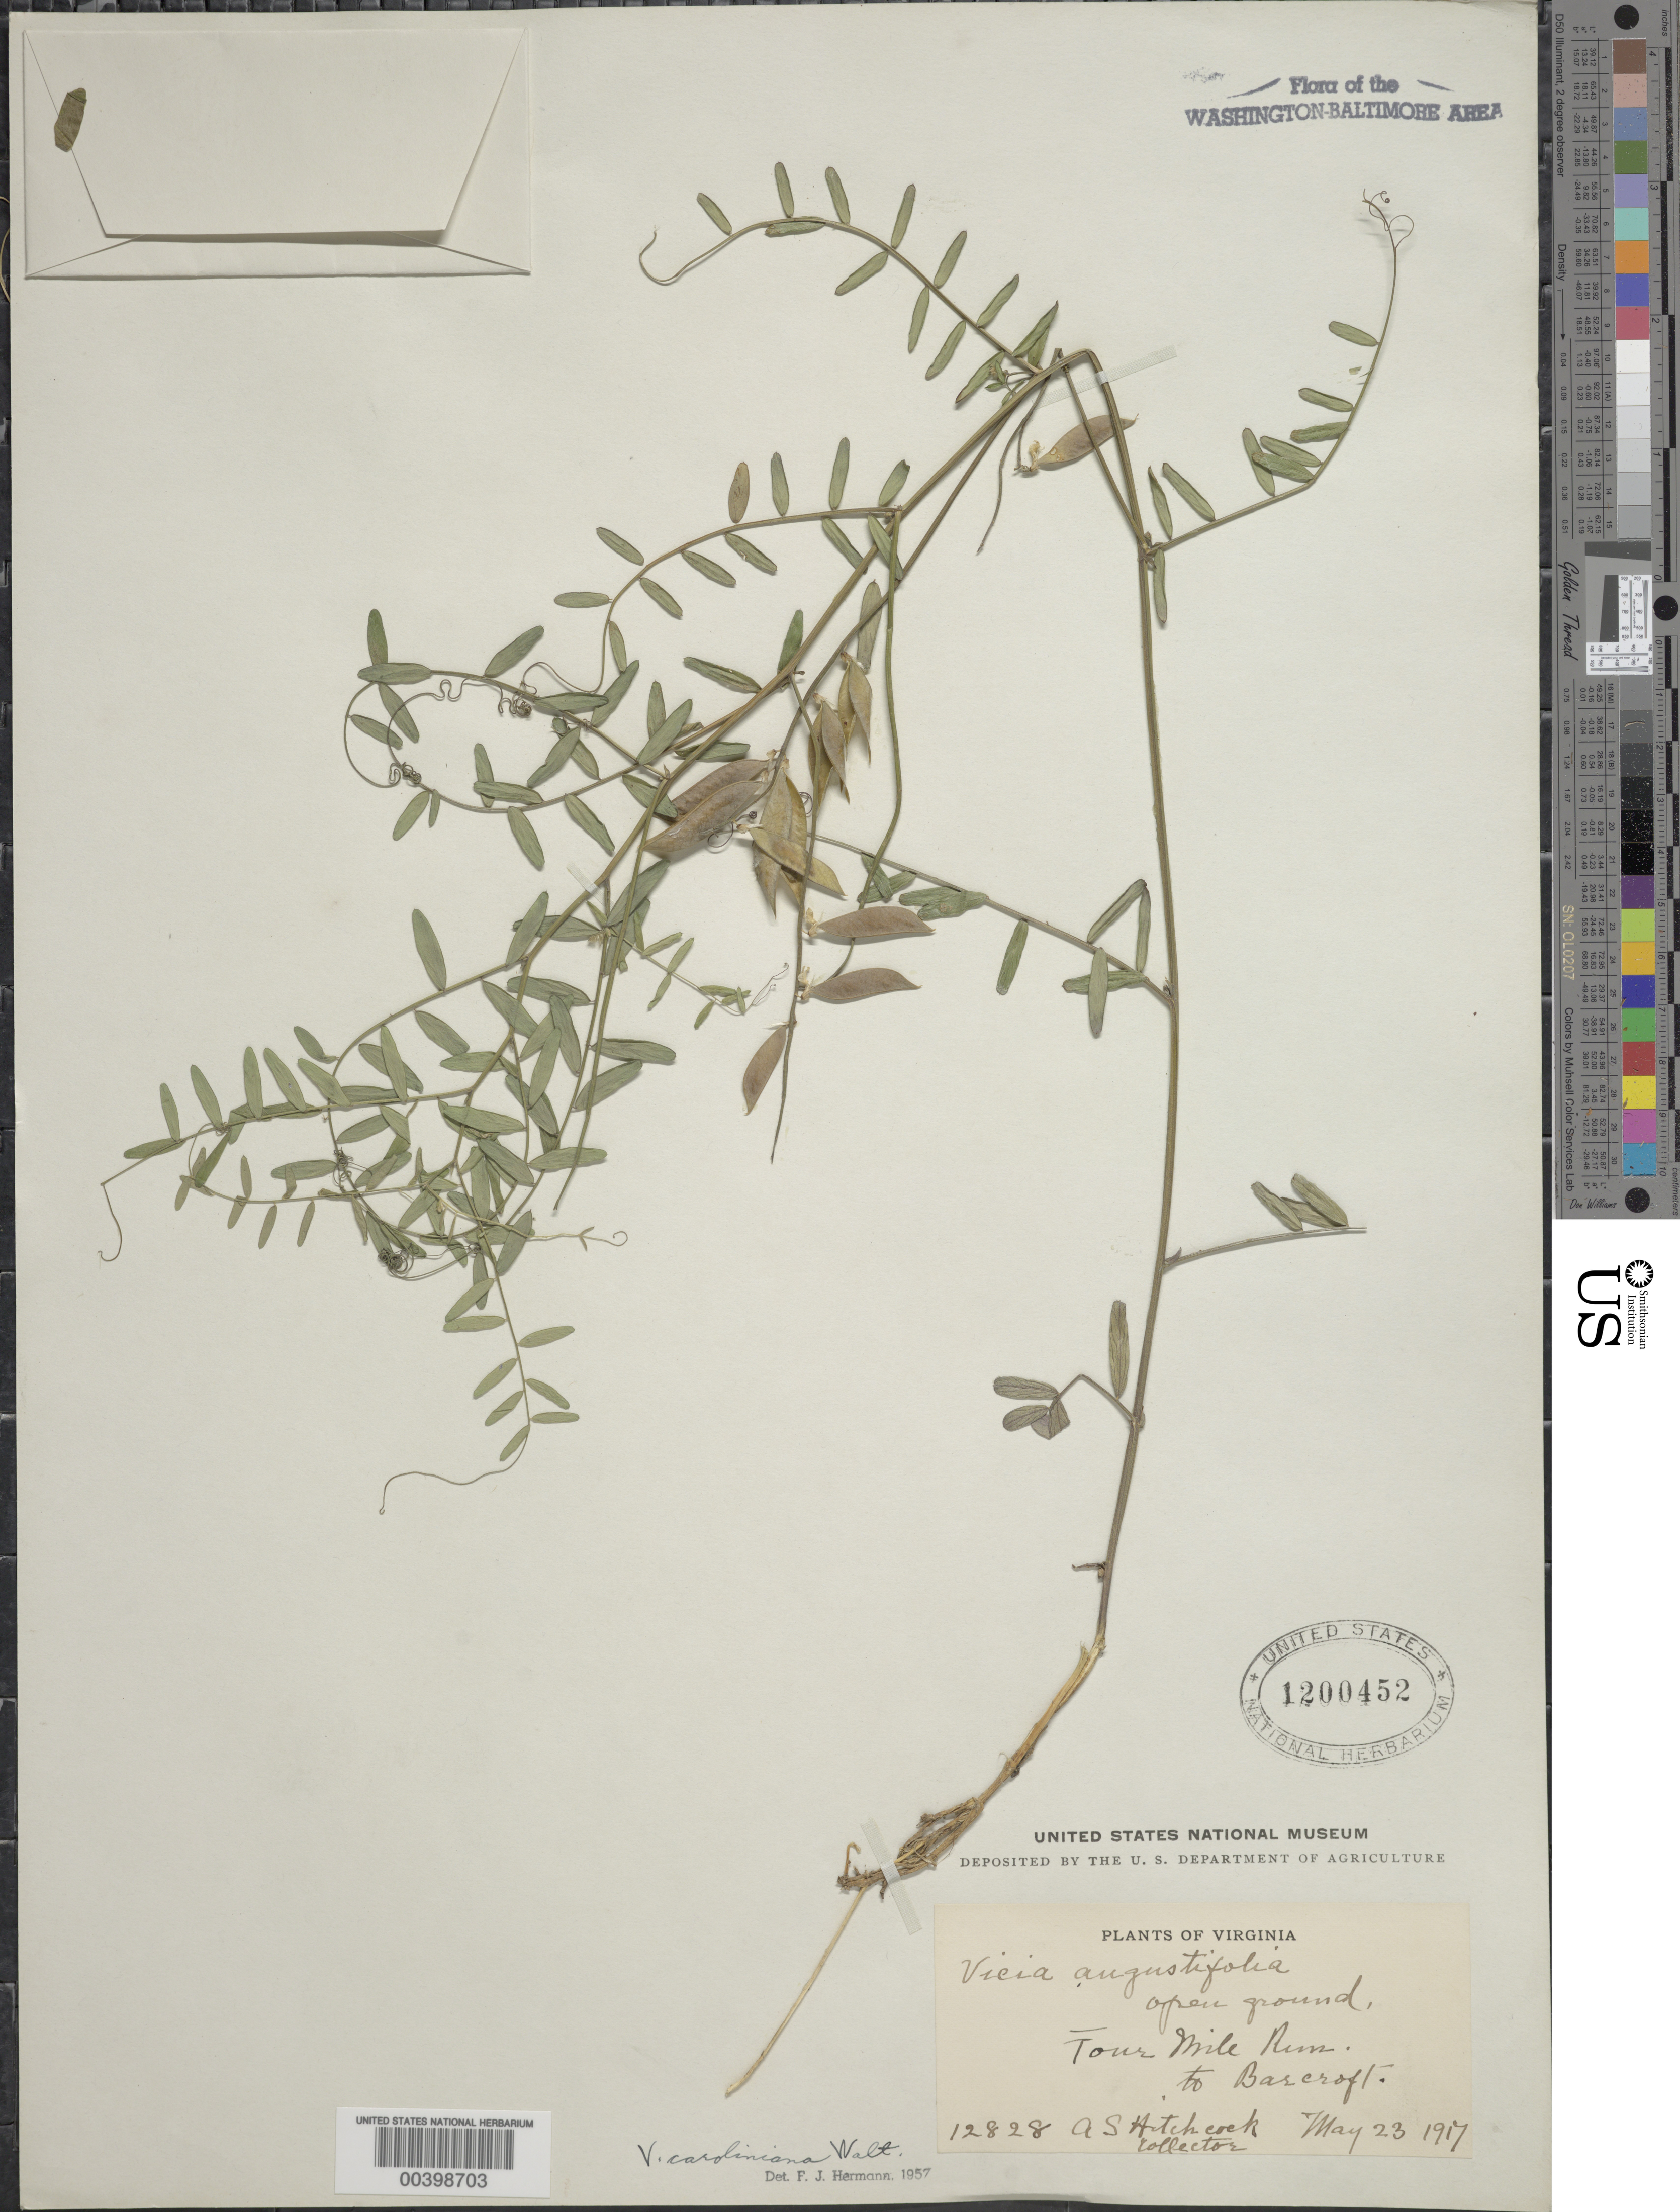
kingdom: Plantae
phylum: Tracheophyta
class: Magnoliopsida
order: Fabales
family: Fabaceae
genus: Vicia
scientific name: Vicia caroliniana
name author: Walter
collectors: A. S. Hitchcock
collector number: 12828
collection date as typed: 23 May 1917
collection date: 1917-05-23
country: United States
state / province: Virginia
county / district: Arlington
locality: Four Mile Run to Barcroft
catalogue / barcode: US 1200452